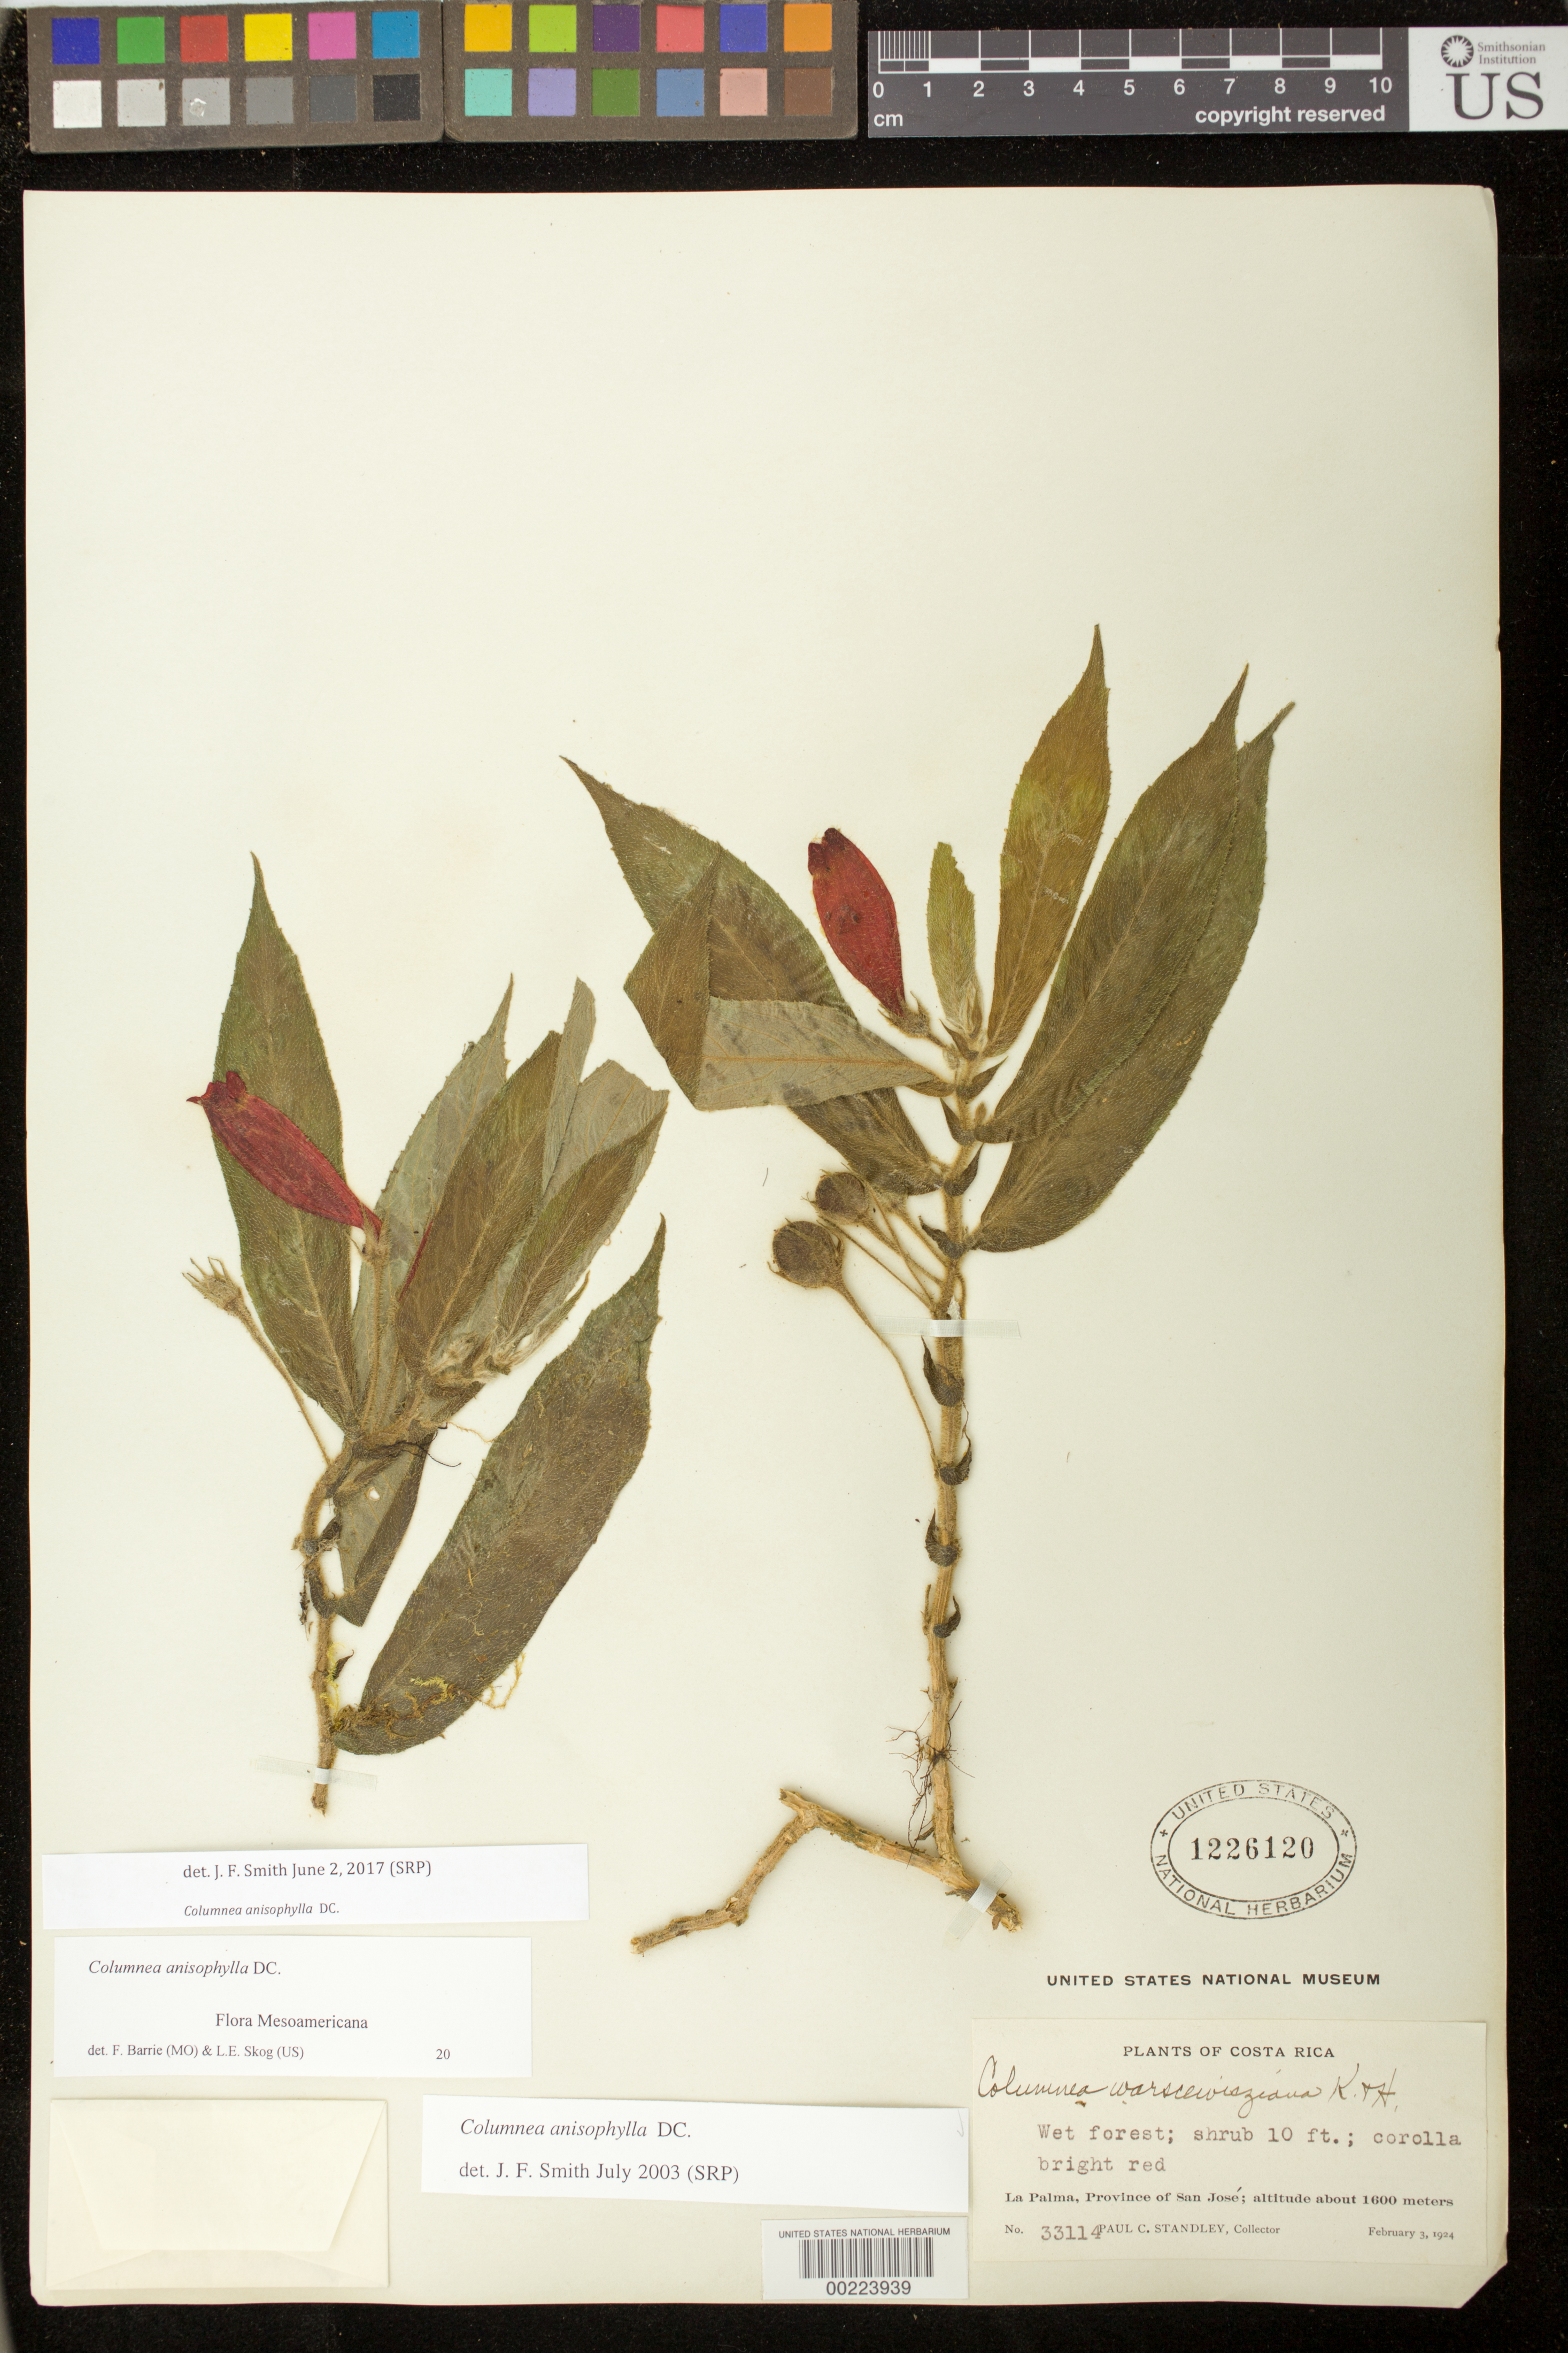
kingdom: Plantae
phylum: Tracheophyta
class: Magnoliopsida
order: Lamiales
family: Gesneriaceae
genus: Columnea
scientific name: Columnea anisophylla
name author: DC.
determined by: Smith, J. F.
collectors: P. C. Standley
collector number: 33114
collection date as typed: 03 Feb 1924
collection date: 1924-02-03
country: Costa Rica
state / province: San José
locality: La Palma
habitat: Wet forest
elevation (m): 1600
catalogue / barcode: US 1226120